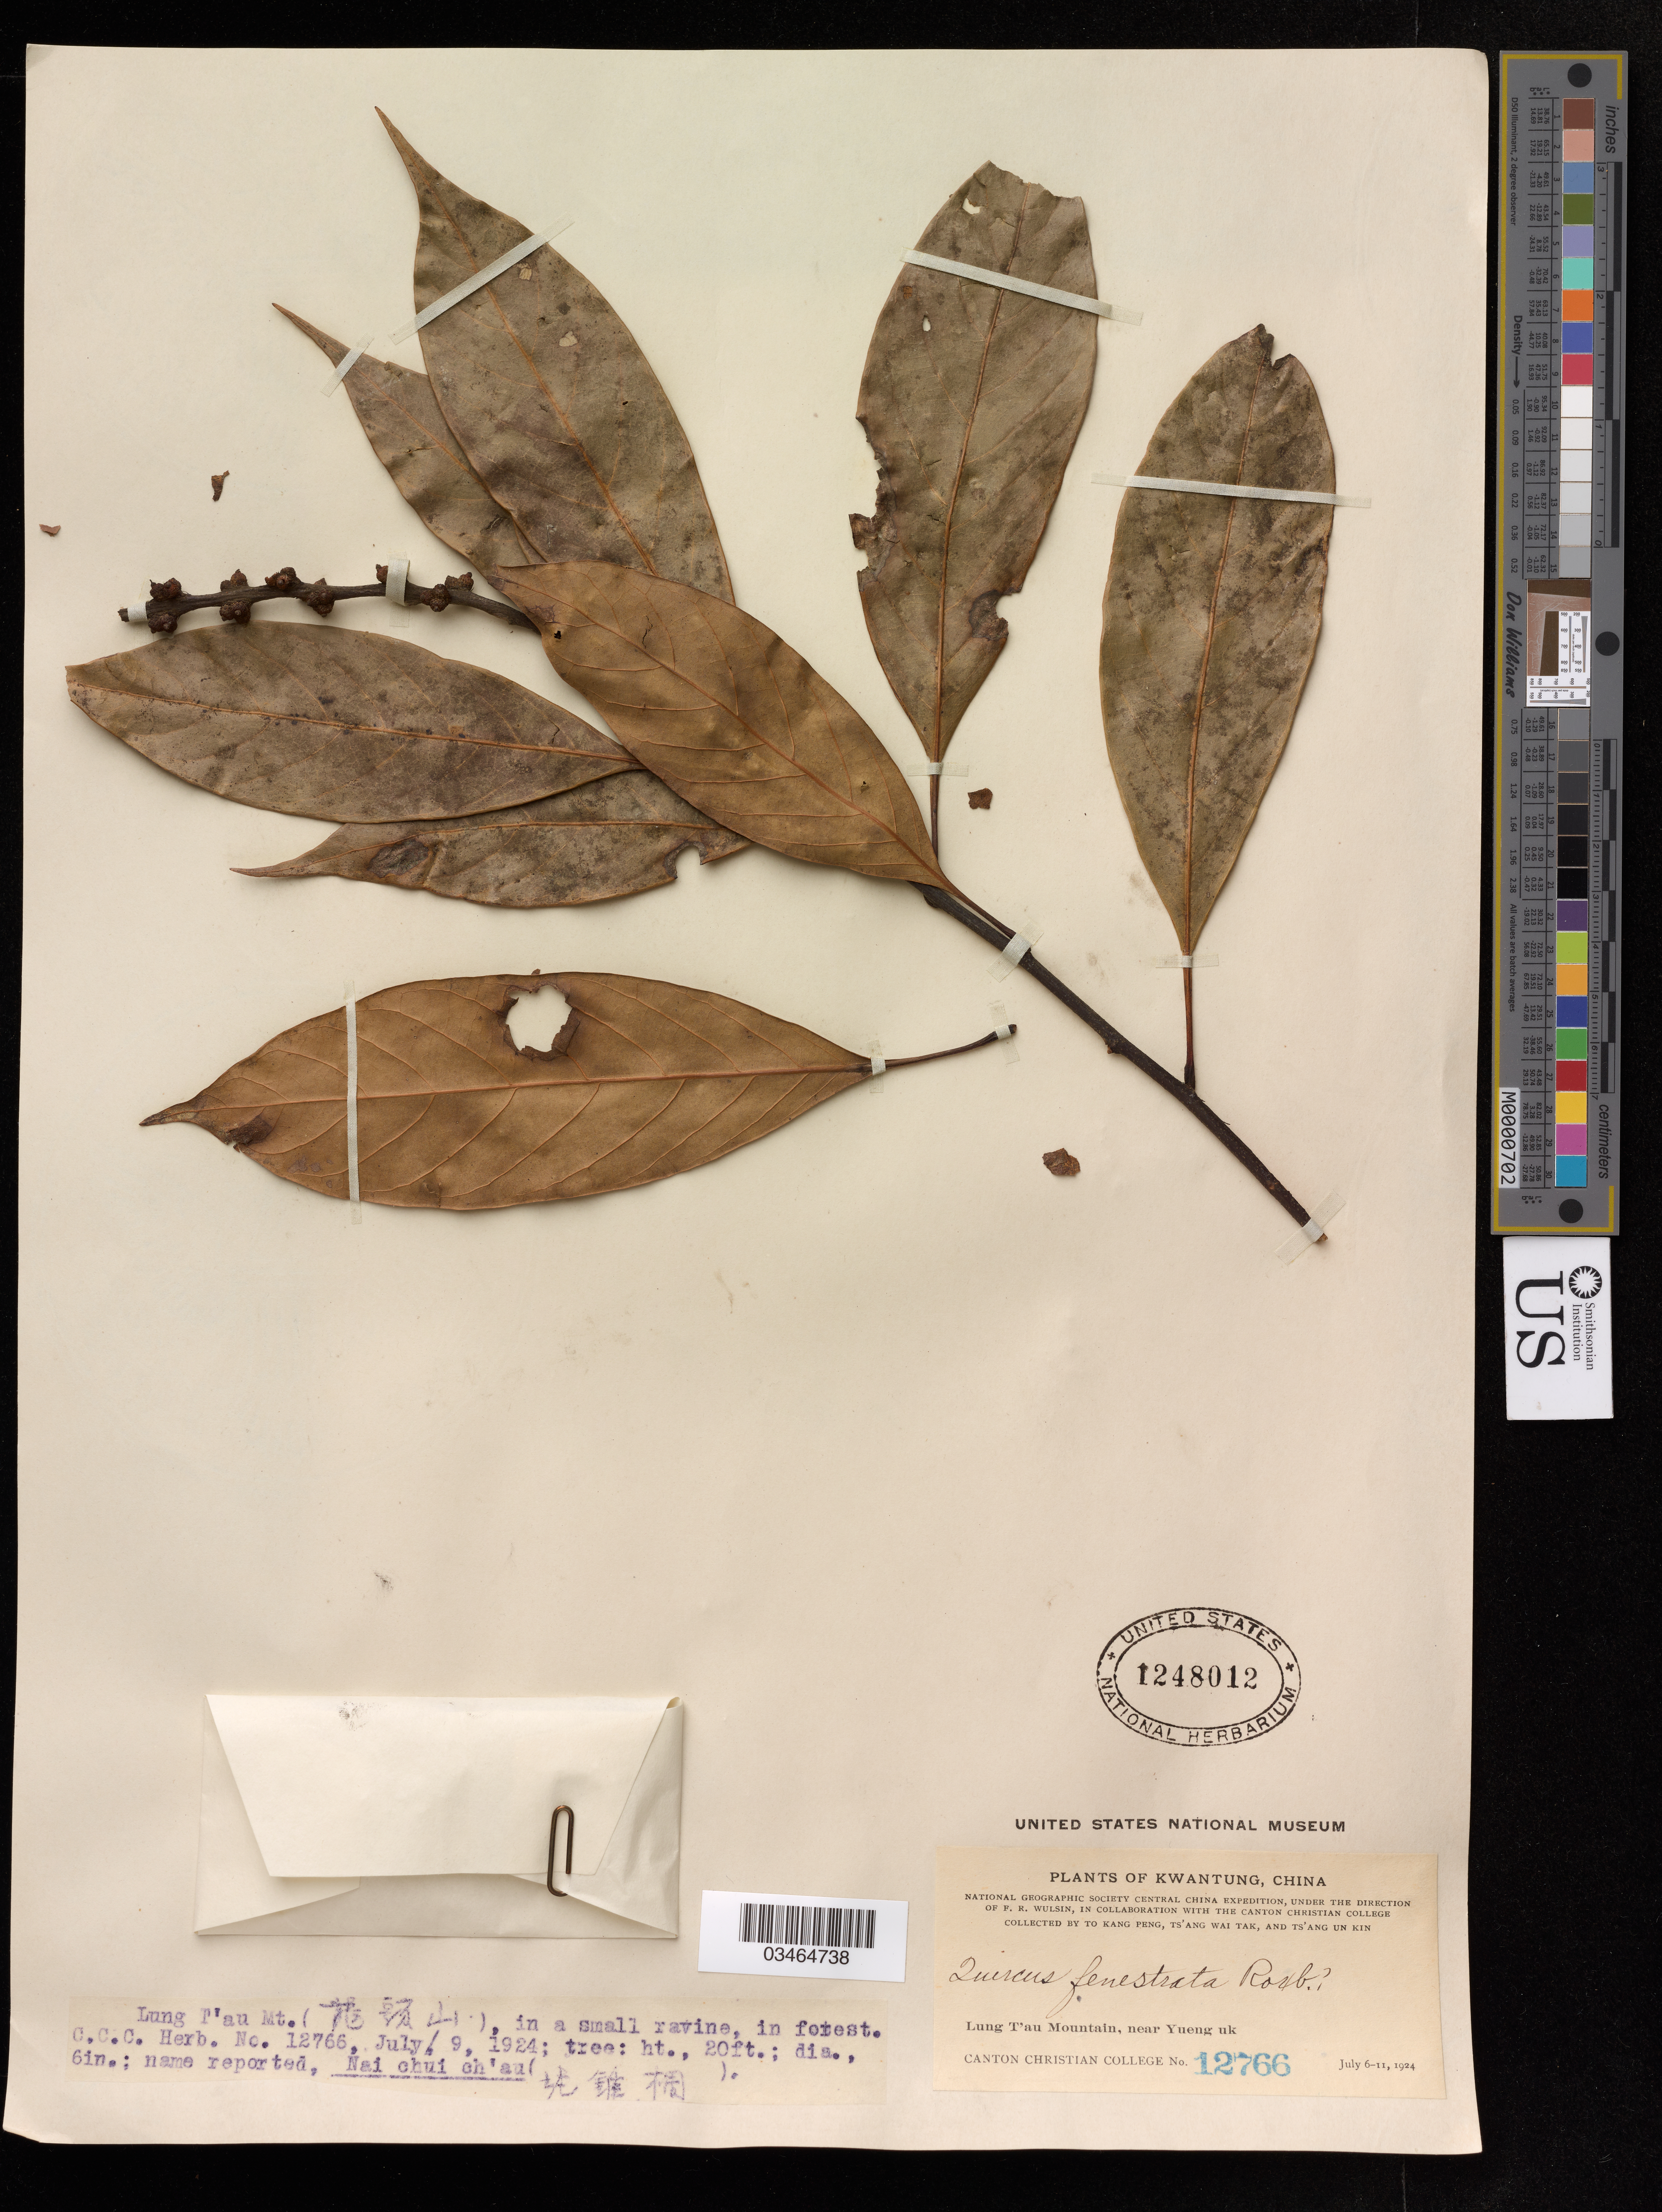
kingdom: Plantae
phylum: Tracheophyta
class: Magnoliopsida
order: Fagales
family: Fagaceae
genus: Quercus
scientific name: Quercus fenestrata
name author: Roxb.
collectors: Canton Christian College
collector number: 12766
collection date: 1924-07-06/1924-07-11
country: China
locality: Kwantung, China. Lung T'au Mountain, near Yueng uk.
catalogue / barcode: US 1248012